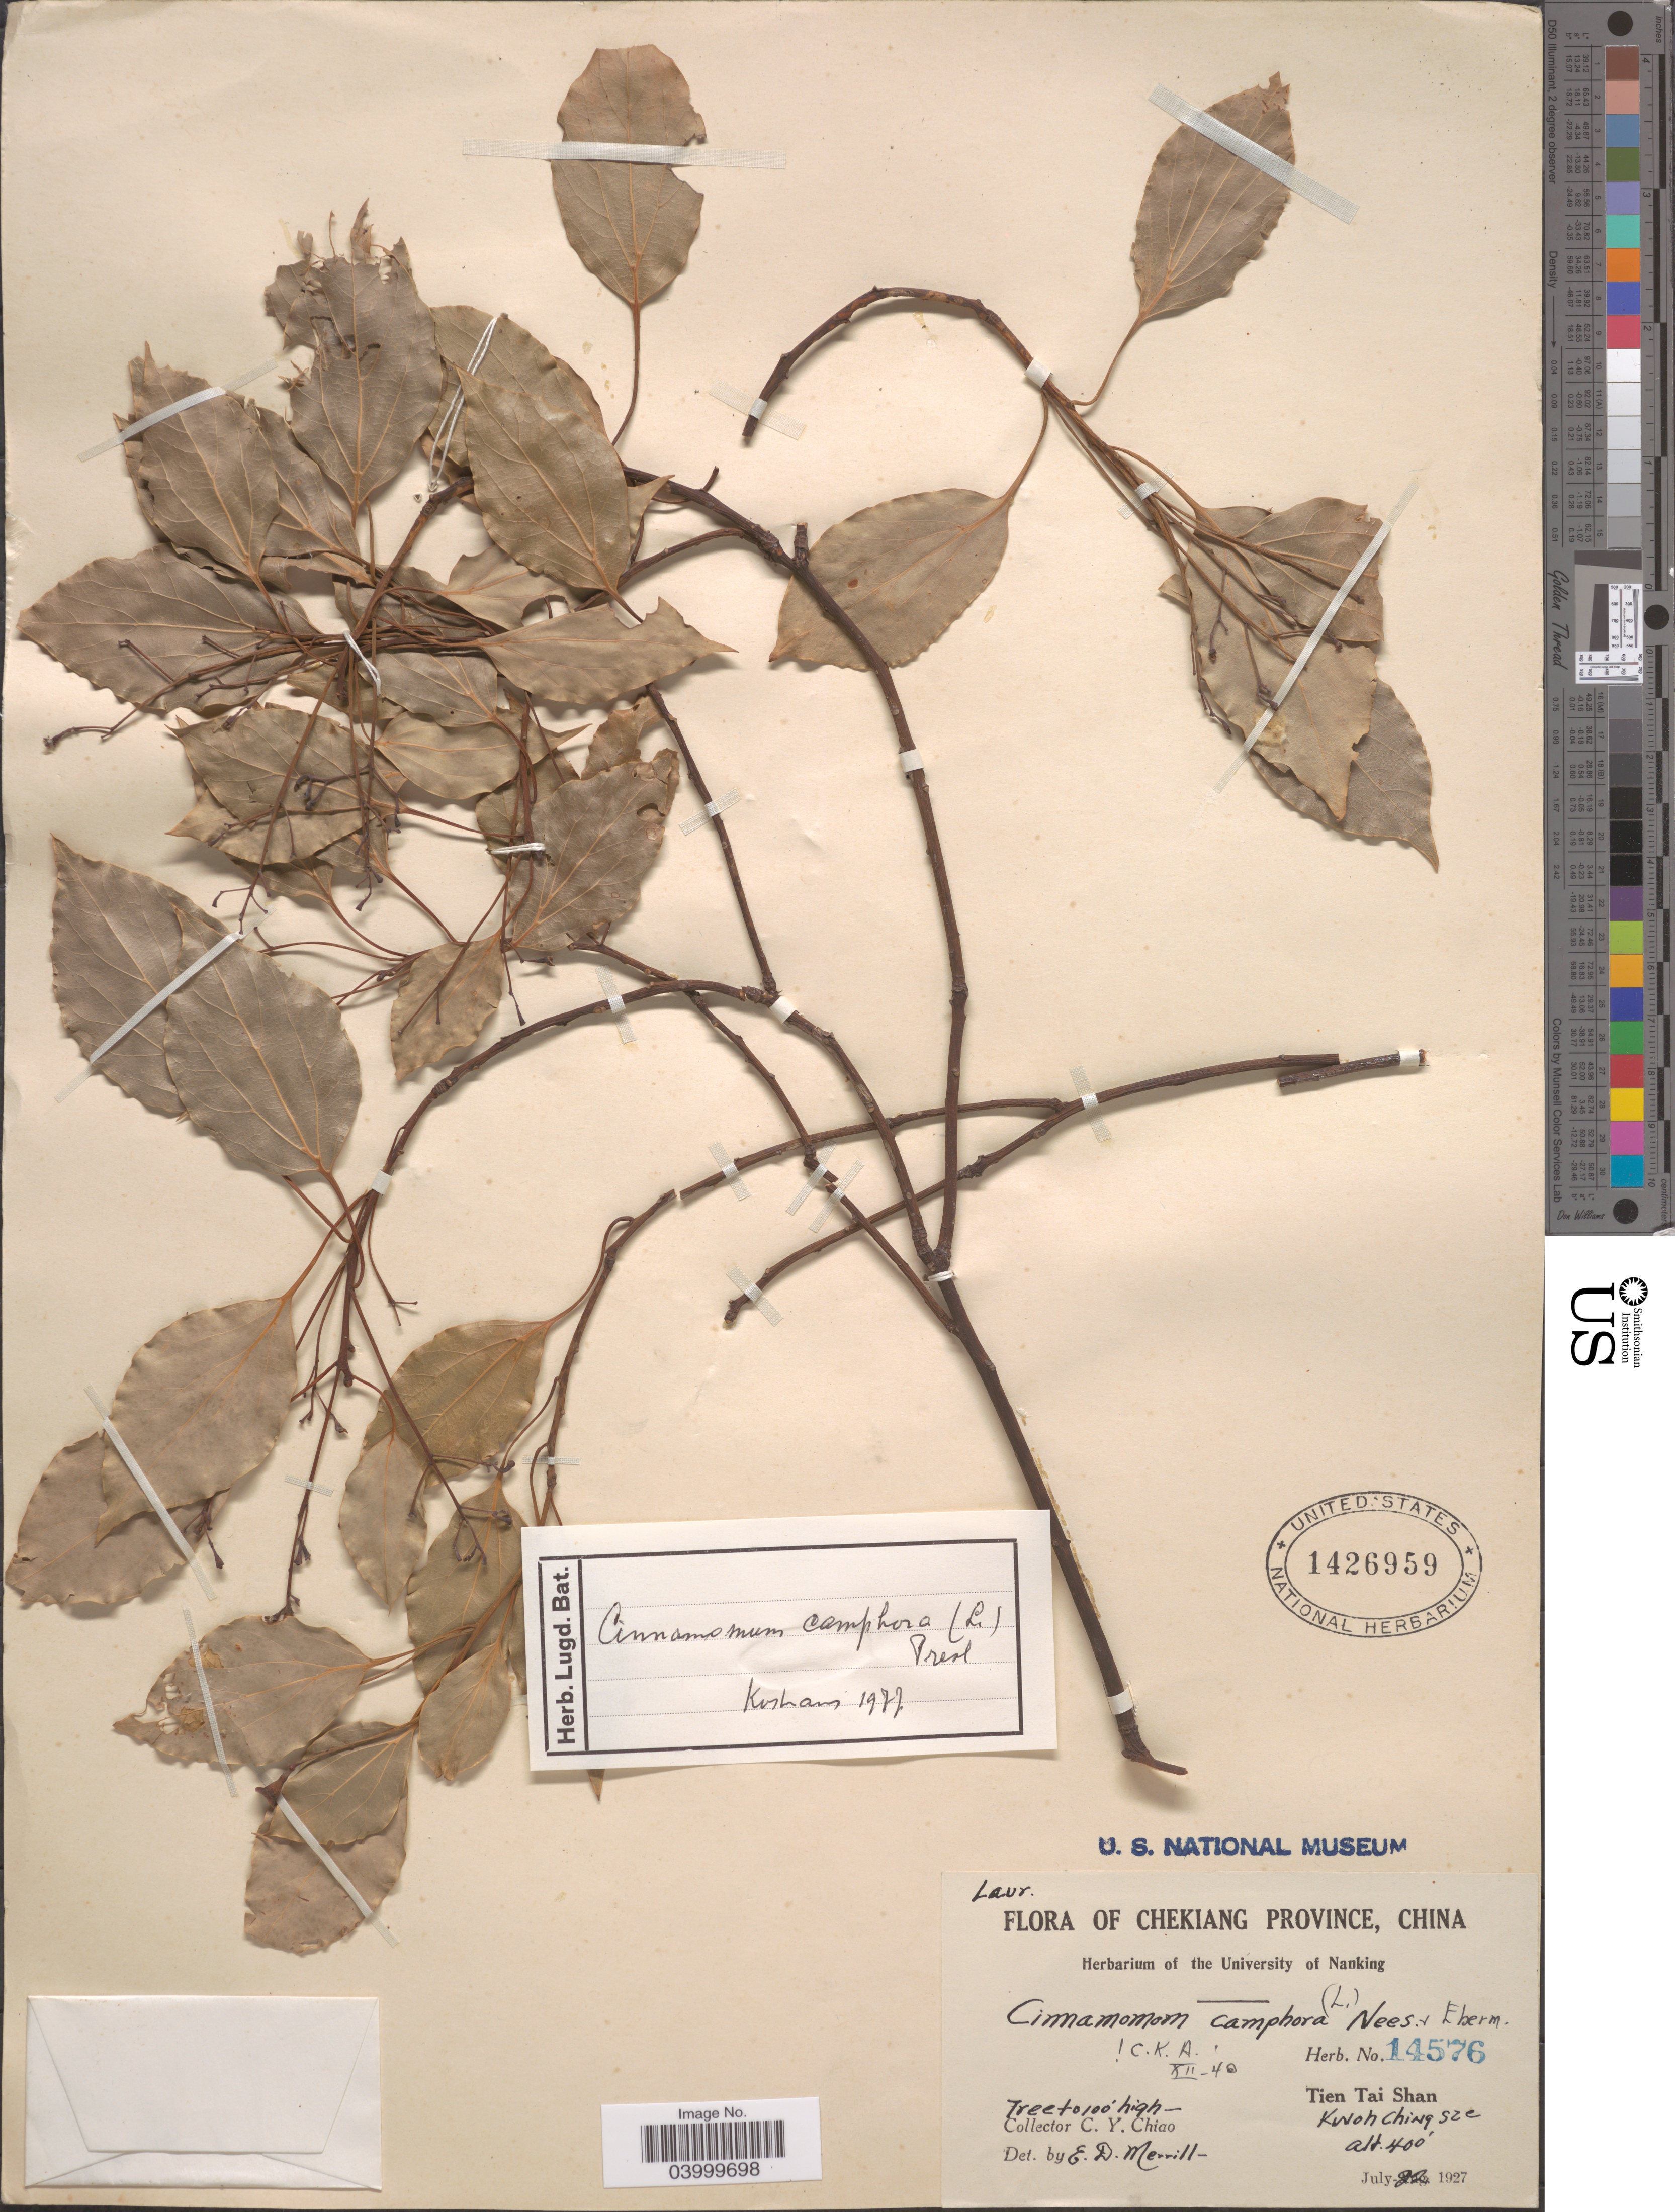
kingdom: Plantae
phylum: Tracheophyta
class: Magnoliopsida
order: Laurales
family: Lauraceae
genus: Cinnamomum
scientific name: Cinnamomum camphora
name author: (L.) J. Presl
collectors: C. Y. Chiao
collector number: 14576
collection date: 1927-07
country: China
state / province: Zhejiang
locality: Chekiang Province. Tien Tai Shan. Kwoh Ching Sze.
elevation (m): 122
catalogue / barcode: US 1426959